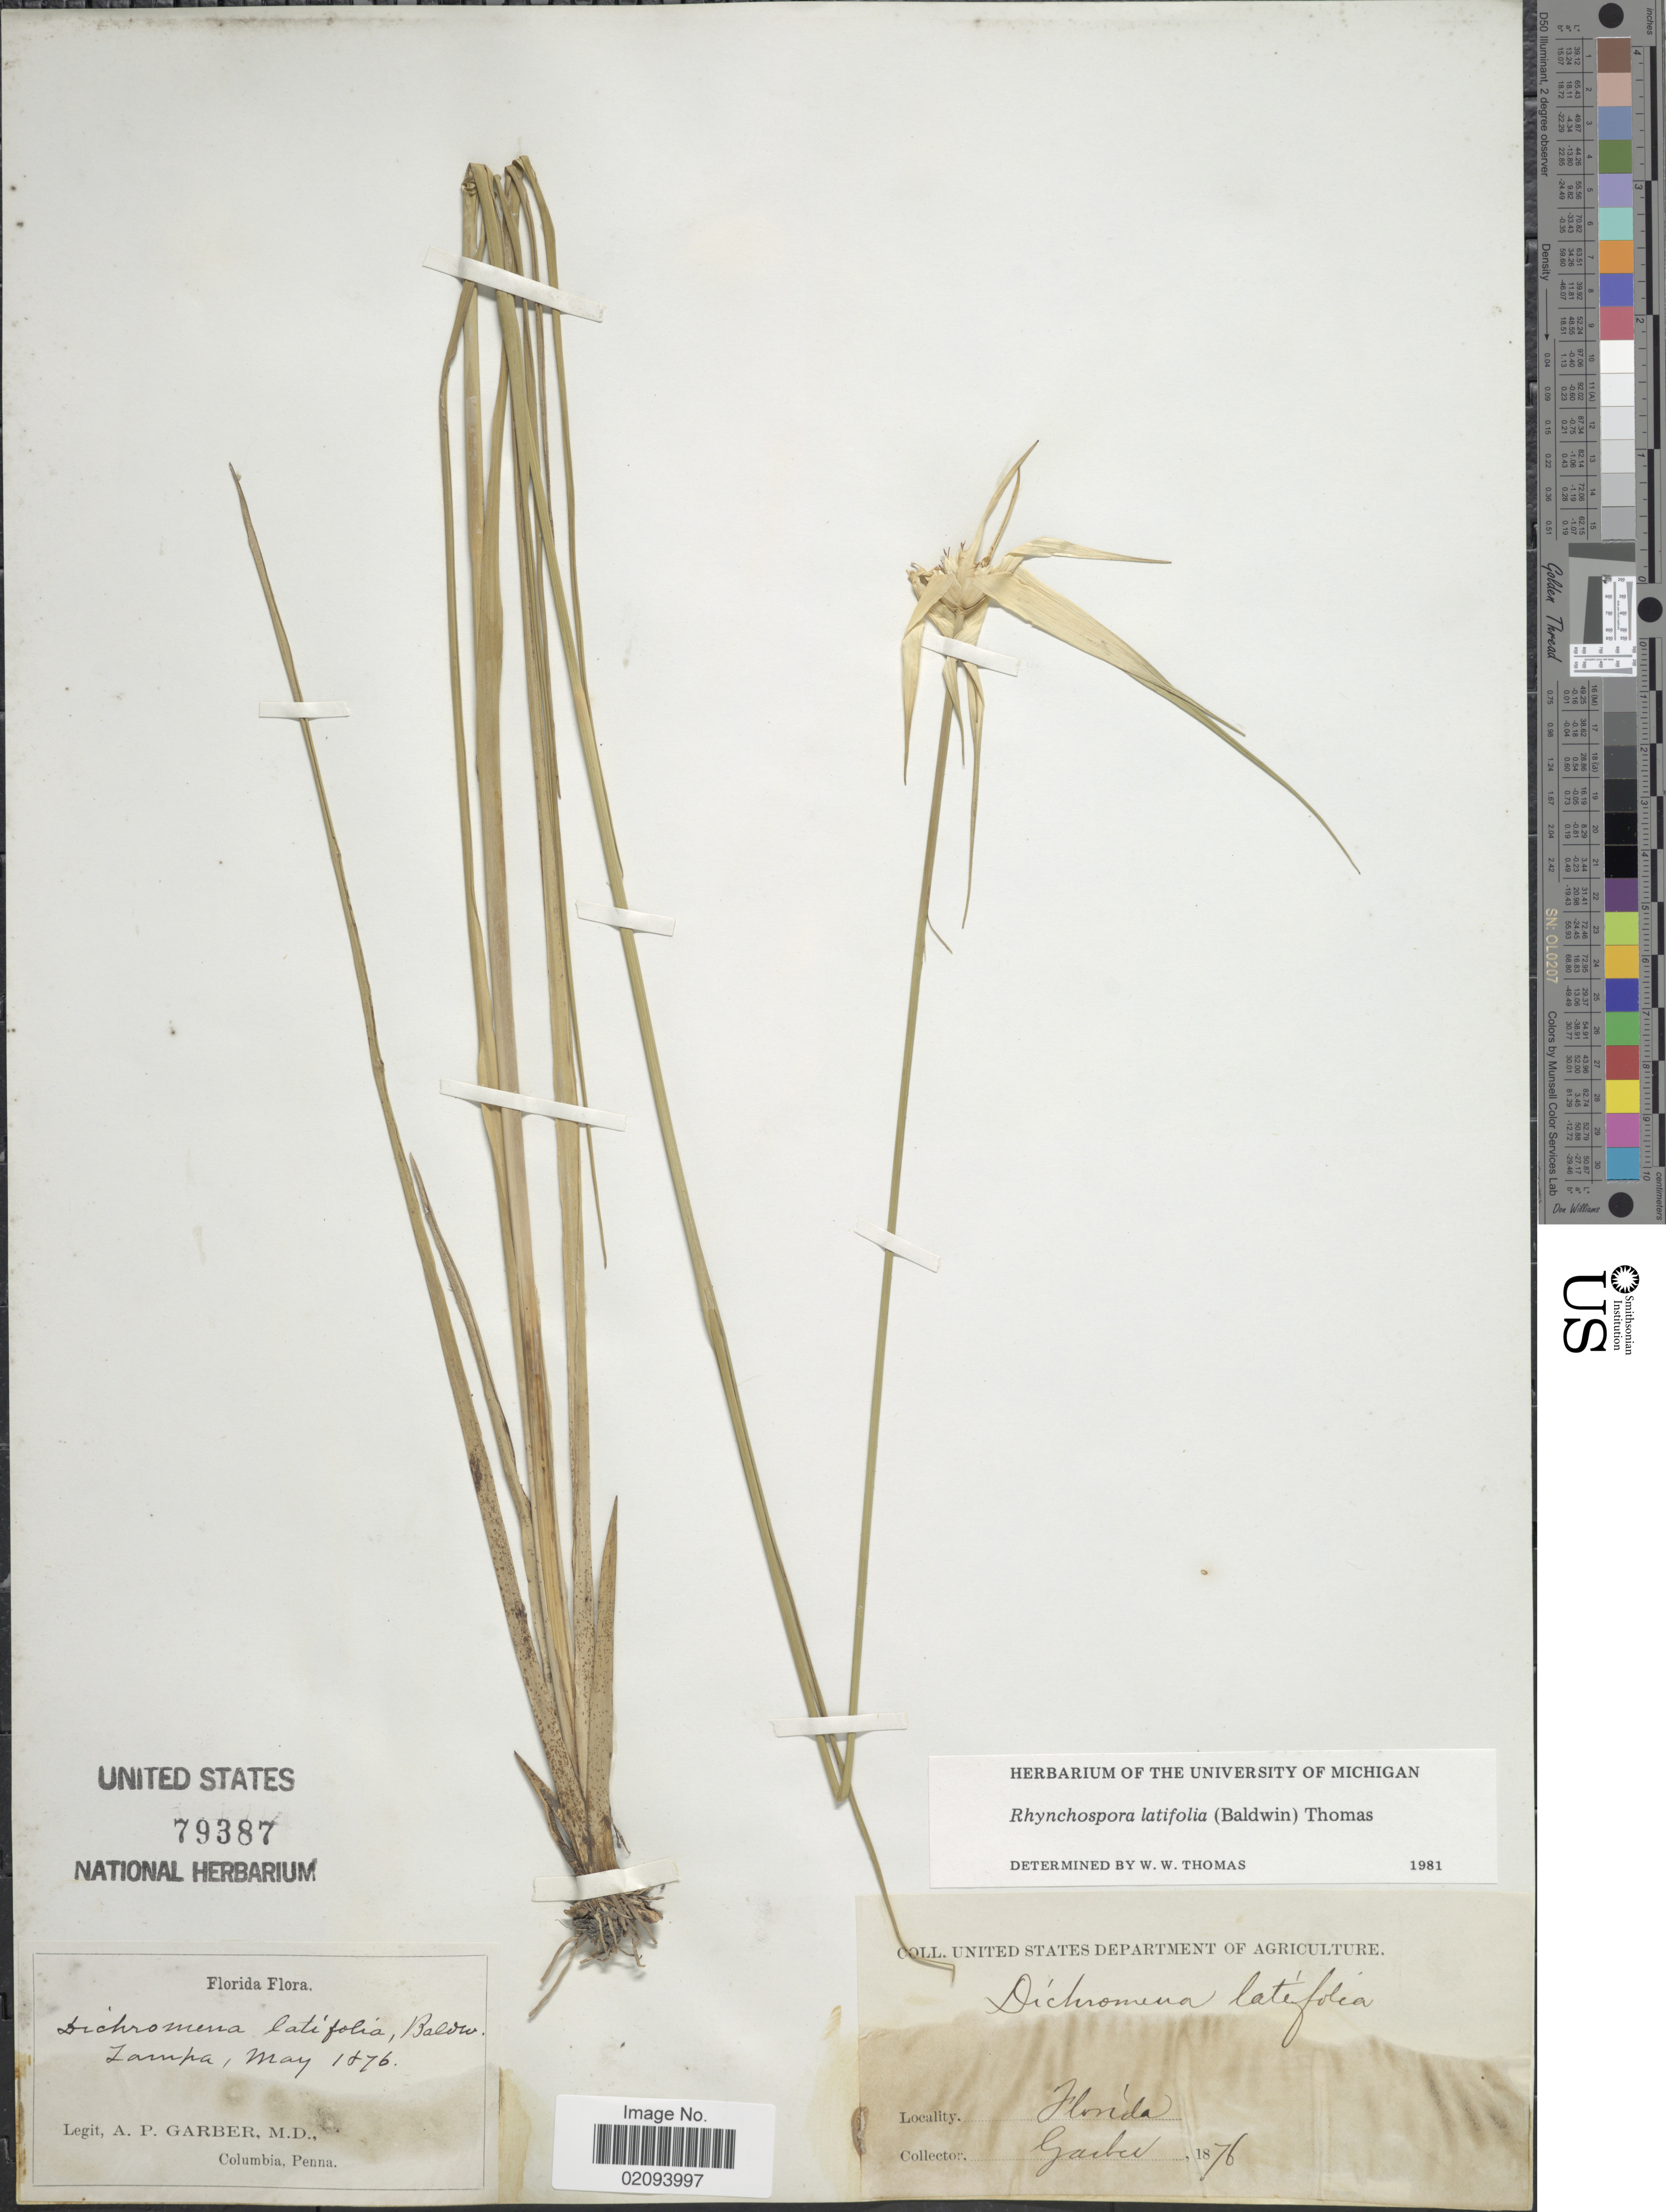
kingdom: Plantae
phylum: Tracheophyta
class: Liliopsida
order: Poales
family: Cyperaceae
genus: Rhynchospora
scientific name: Rhynchospora latifolia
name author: (Baldwin ex Elliott) W.W. Thomas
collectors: A. P. Garber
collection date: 1876-05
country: United States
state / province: Florida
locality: Tampa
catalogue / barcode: US 79387